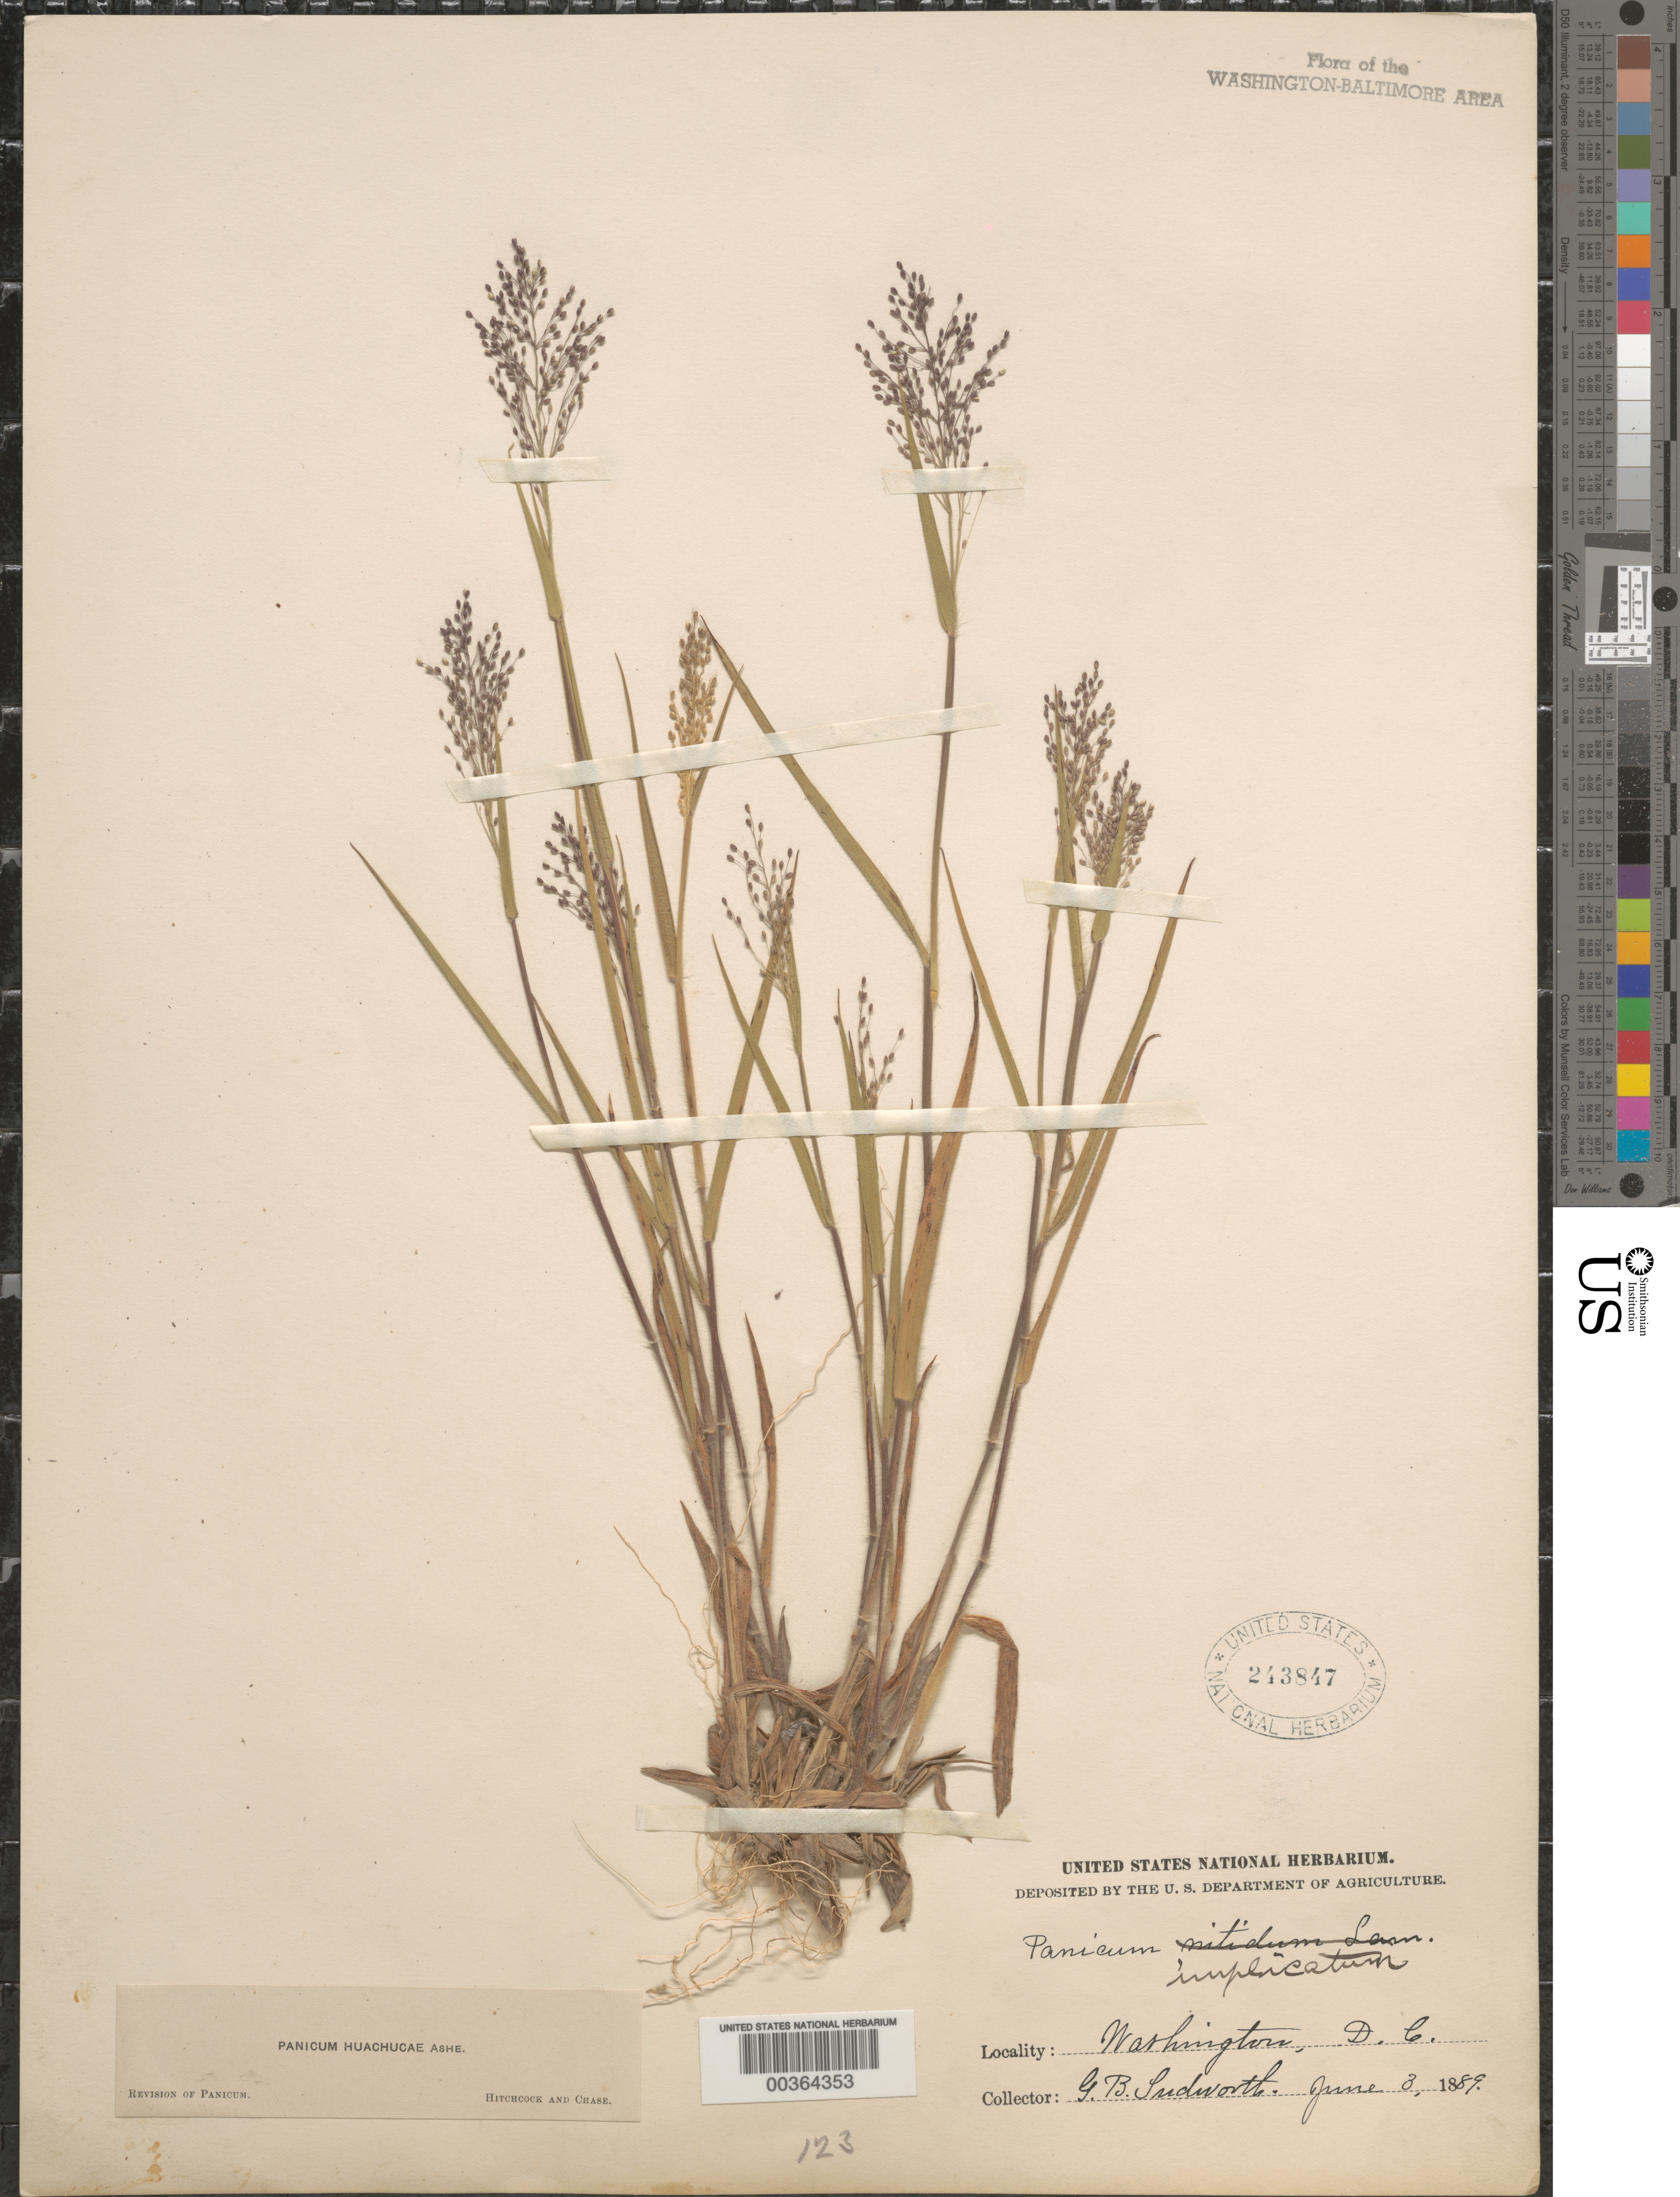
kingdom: Plantae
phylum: Tracheophyta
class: Liliopsida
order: Poales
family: Poaceae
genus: Dichanthelium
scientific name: Dichanthelium acuminatum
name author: (Sw.) Gould & C.A. Clark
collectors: G. B. Sudworth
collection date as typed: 03 Jun 1889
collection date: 1889-06-03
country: United States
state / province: District of Columbia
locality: Washington DC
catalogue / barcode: US 243847